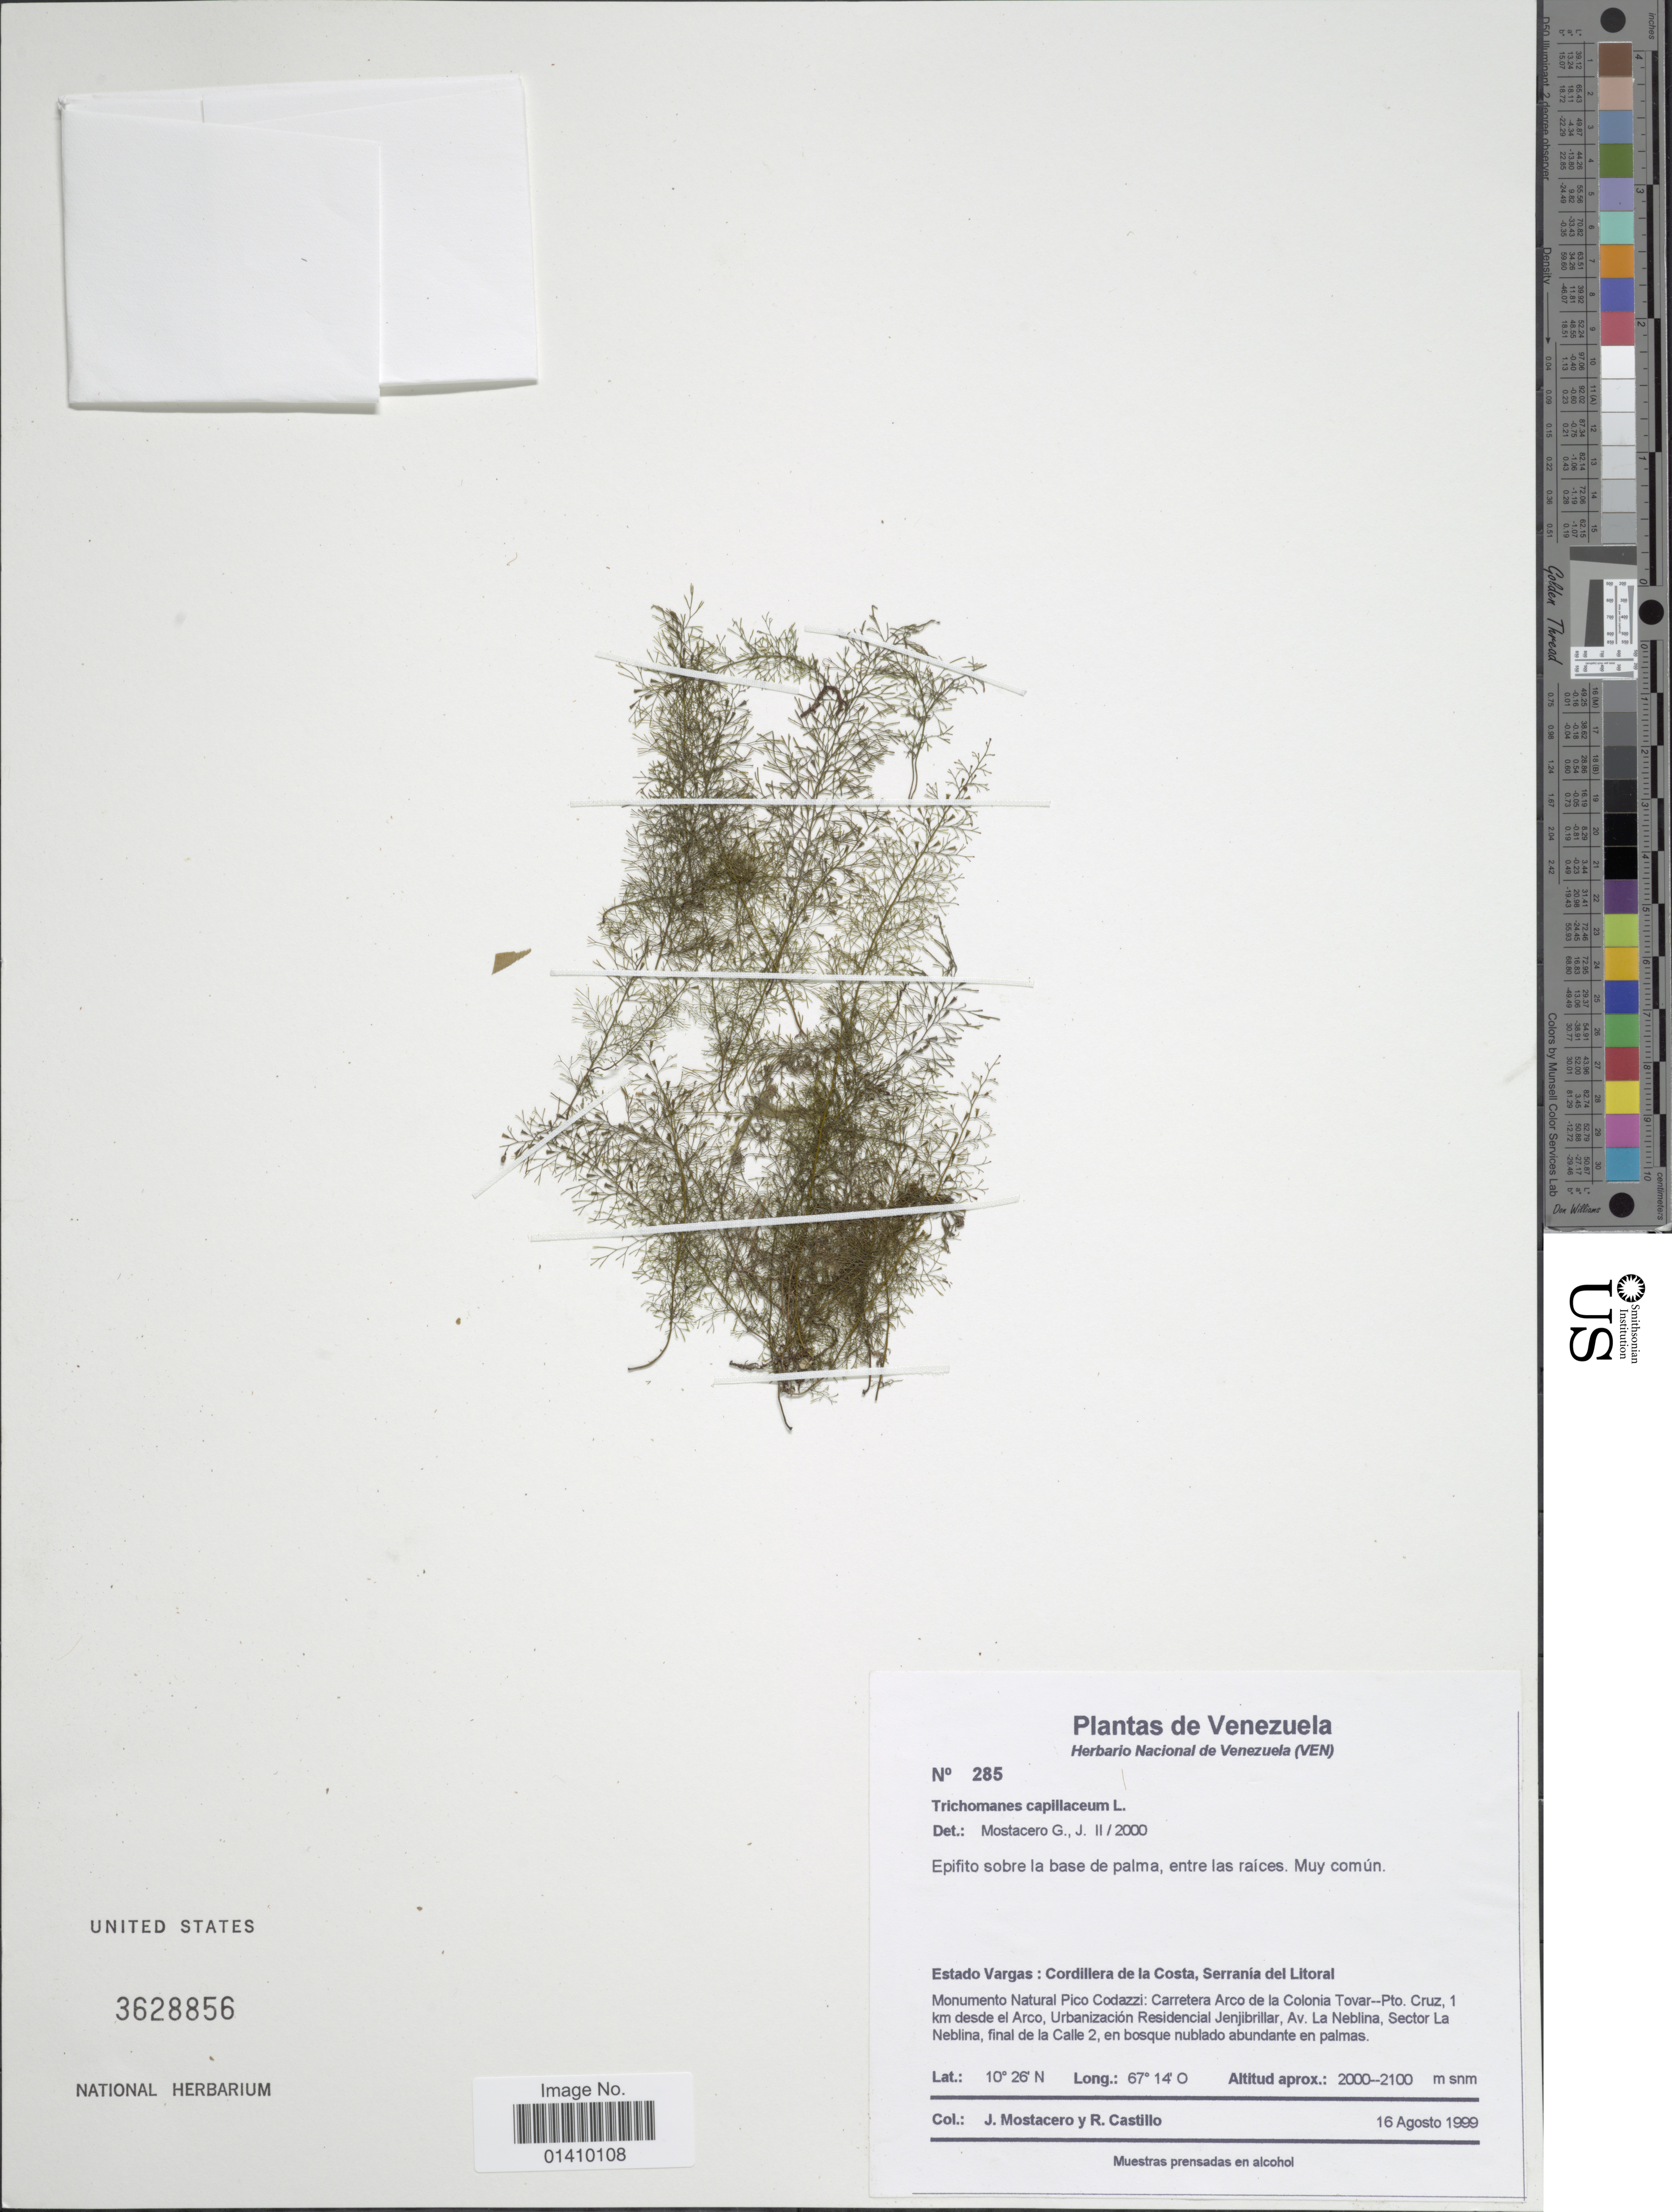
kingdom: Plantae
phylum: Tracheophyta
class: Polypodiopsida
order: Hymenophyllales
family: Hymenophyllaceae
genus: Polyphlebium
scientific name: Polyphlebium capillaceum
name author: (L.) Ebihara & Dubuisson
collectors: J. Mostacero & R. Castillo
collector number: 285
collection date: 1999-08-16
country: Venezuela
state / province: Vargas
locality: Estado Vargas: Cordillera de la Costa, Serrania del Litoral monumento natural Pico Codazzi: carretera Arco de la Colonia Tovar pto Cruz 1 km desde Arco Urbanizacion Residencial Jenjibrillar av la Neblina sector la Neblina final de la Calle 2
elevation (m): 2000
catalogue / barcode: US 3628856